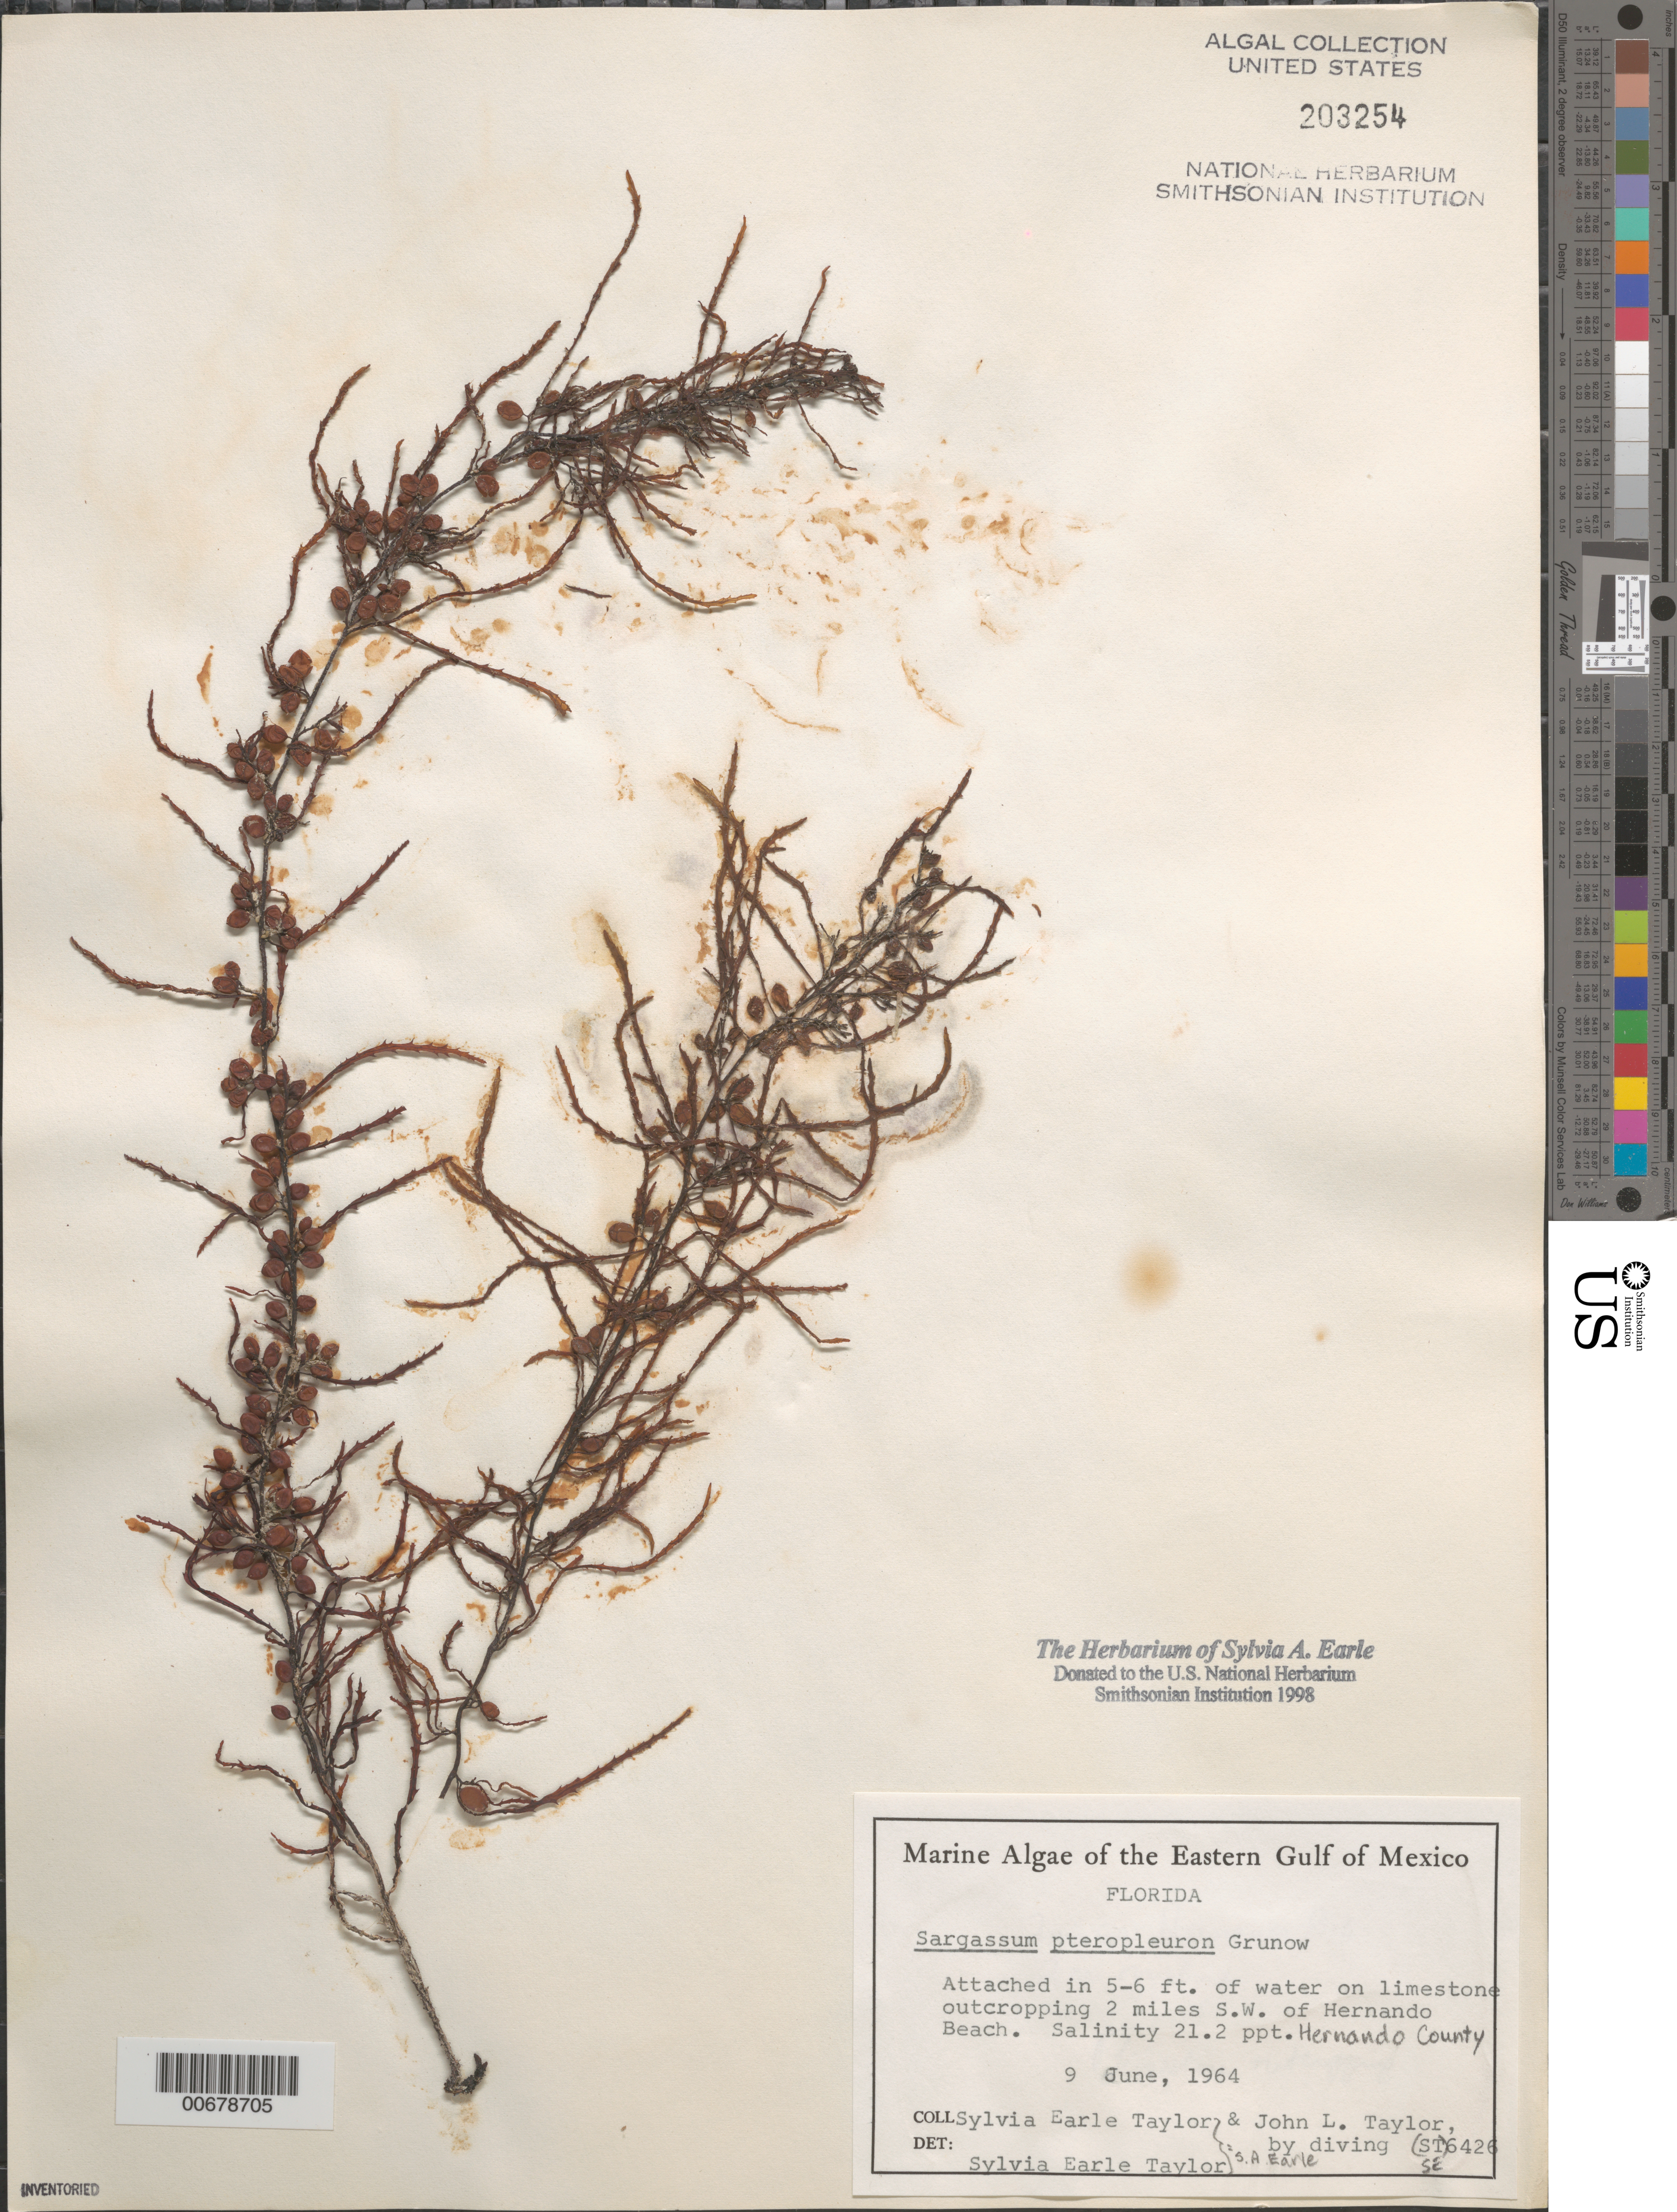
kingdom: Chromista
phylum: Ochrophyta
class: Phaeophyceae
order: Fucales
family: Sargassaceae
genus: Sargassum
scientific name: Sargassum pteropleuron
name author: Grunow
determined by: Earle, S. A.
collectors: S. A. Earle & J. L. Taylor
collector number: SE 6426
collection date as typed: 09 Jun 1964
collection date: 1964-06-09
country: United States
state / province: Florida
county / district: Hernando County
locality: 2 miles southwest of Hernando Beach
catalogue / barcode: US 203254